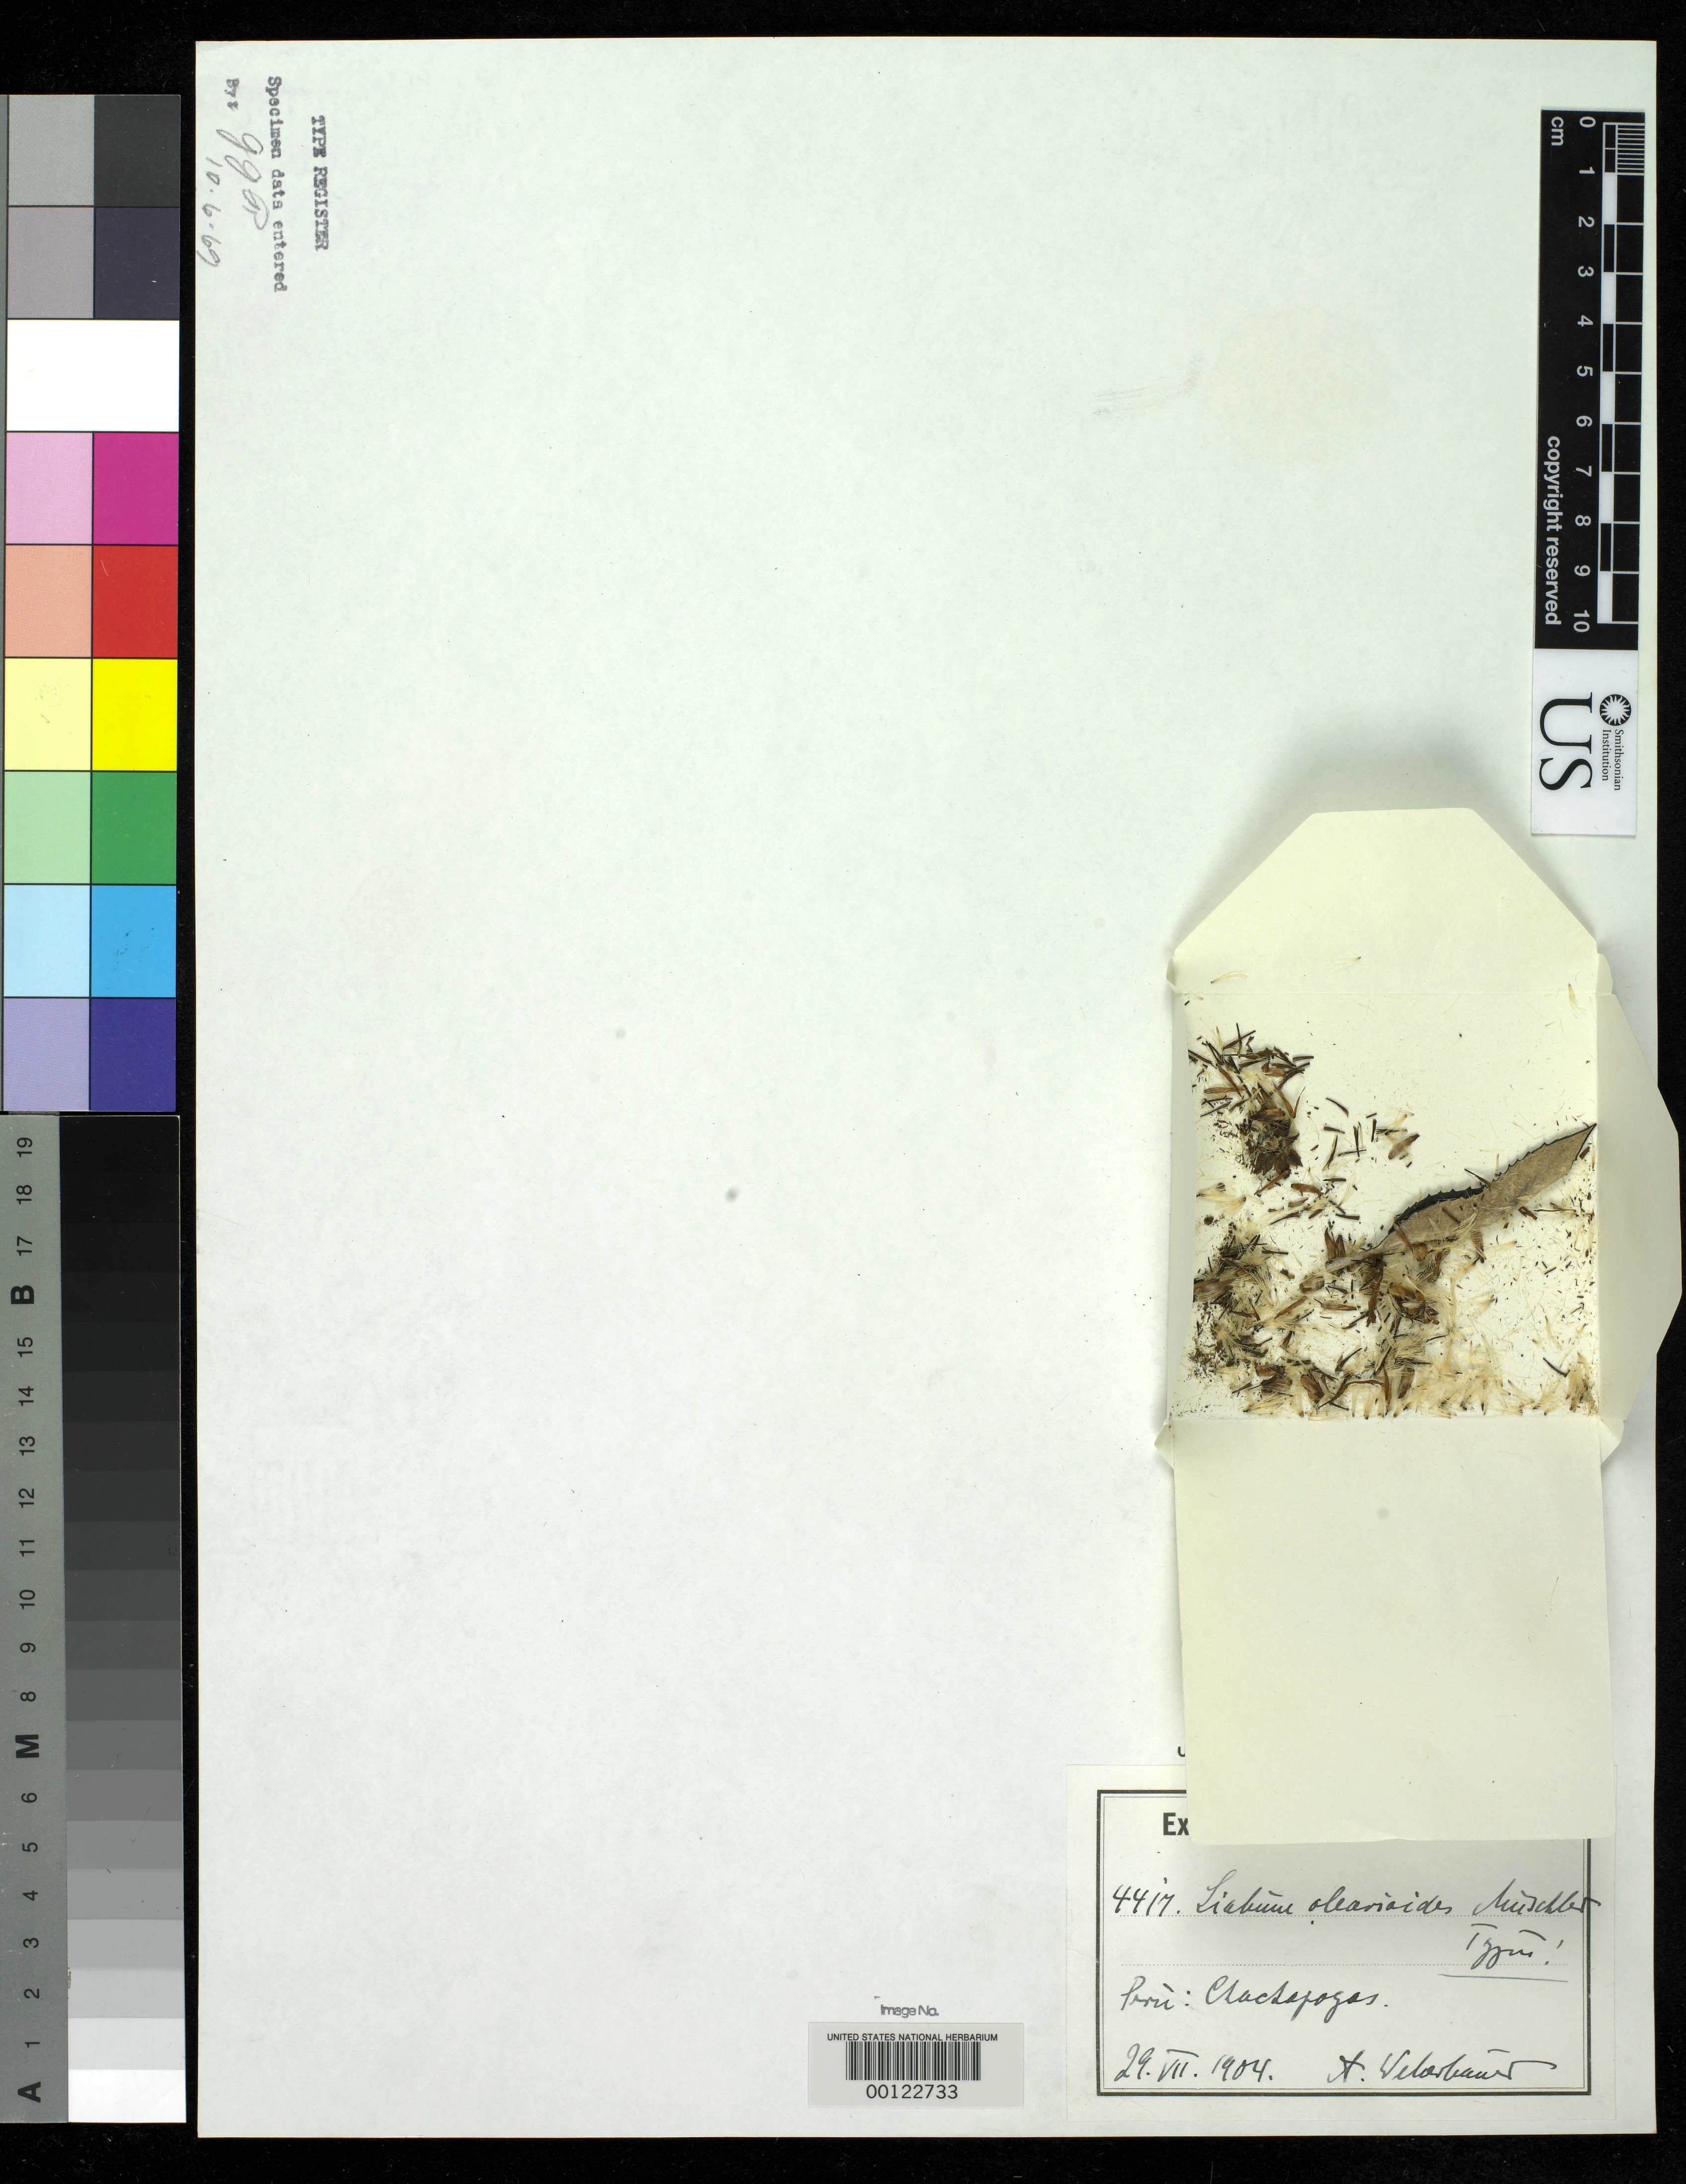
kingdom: Plantae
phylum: Tracheophyta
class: Magnoliopsida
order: Asterales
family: Asteraceae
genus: Liabum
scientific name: Liabum olearioides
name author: Muschl.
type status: Type Fragment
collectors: A. Weberbauer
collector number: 4417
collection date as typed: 29 Jul 1904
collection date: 1904-07-29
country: Peru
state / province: Amazonas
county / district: Chachapoyas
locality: Chachapoyas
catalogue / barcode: US 1616633